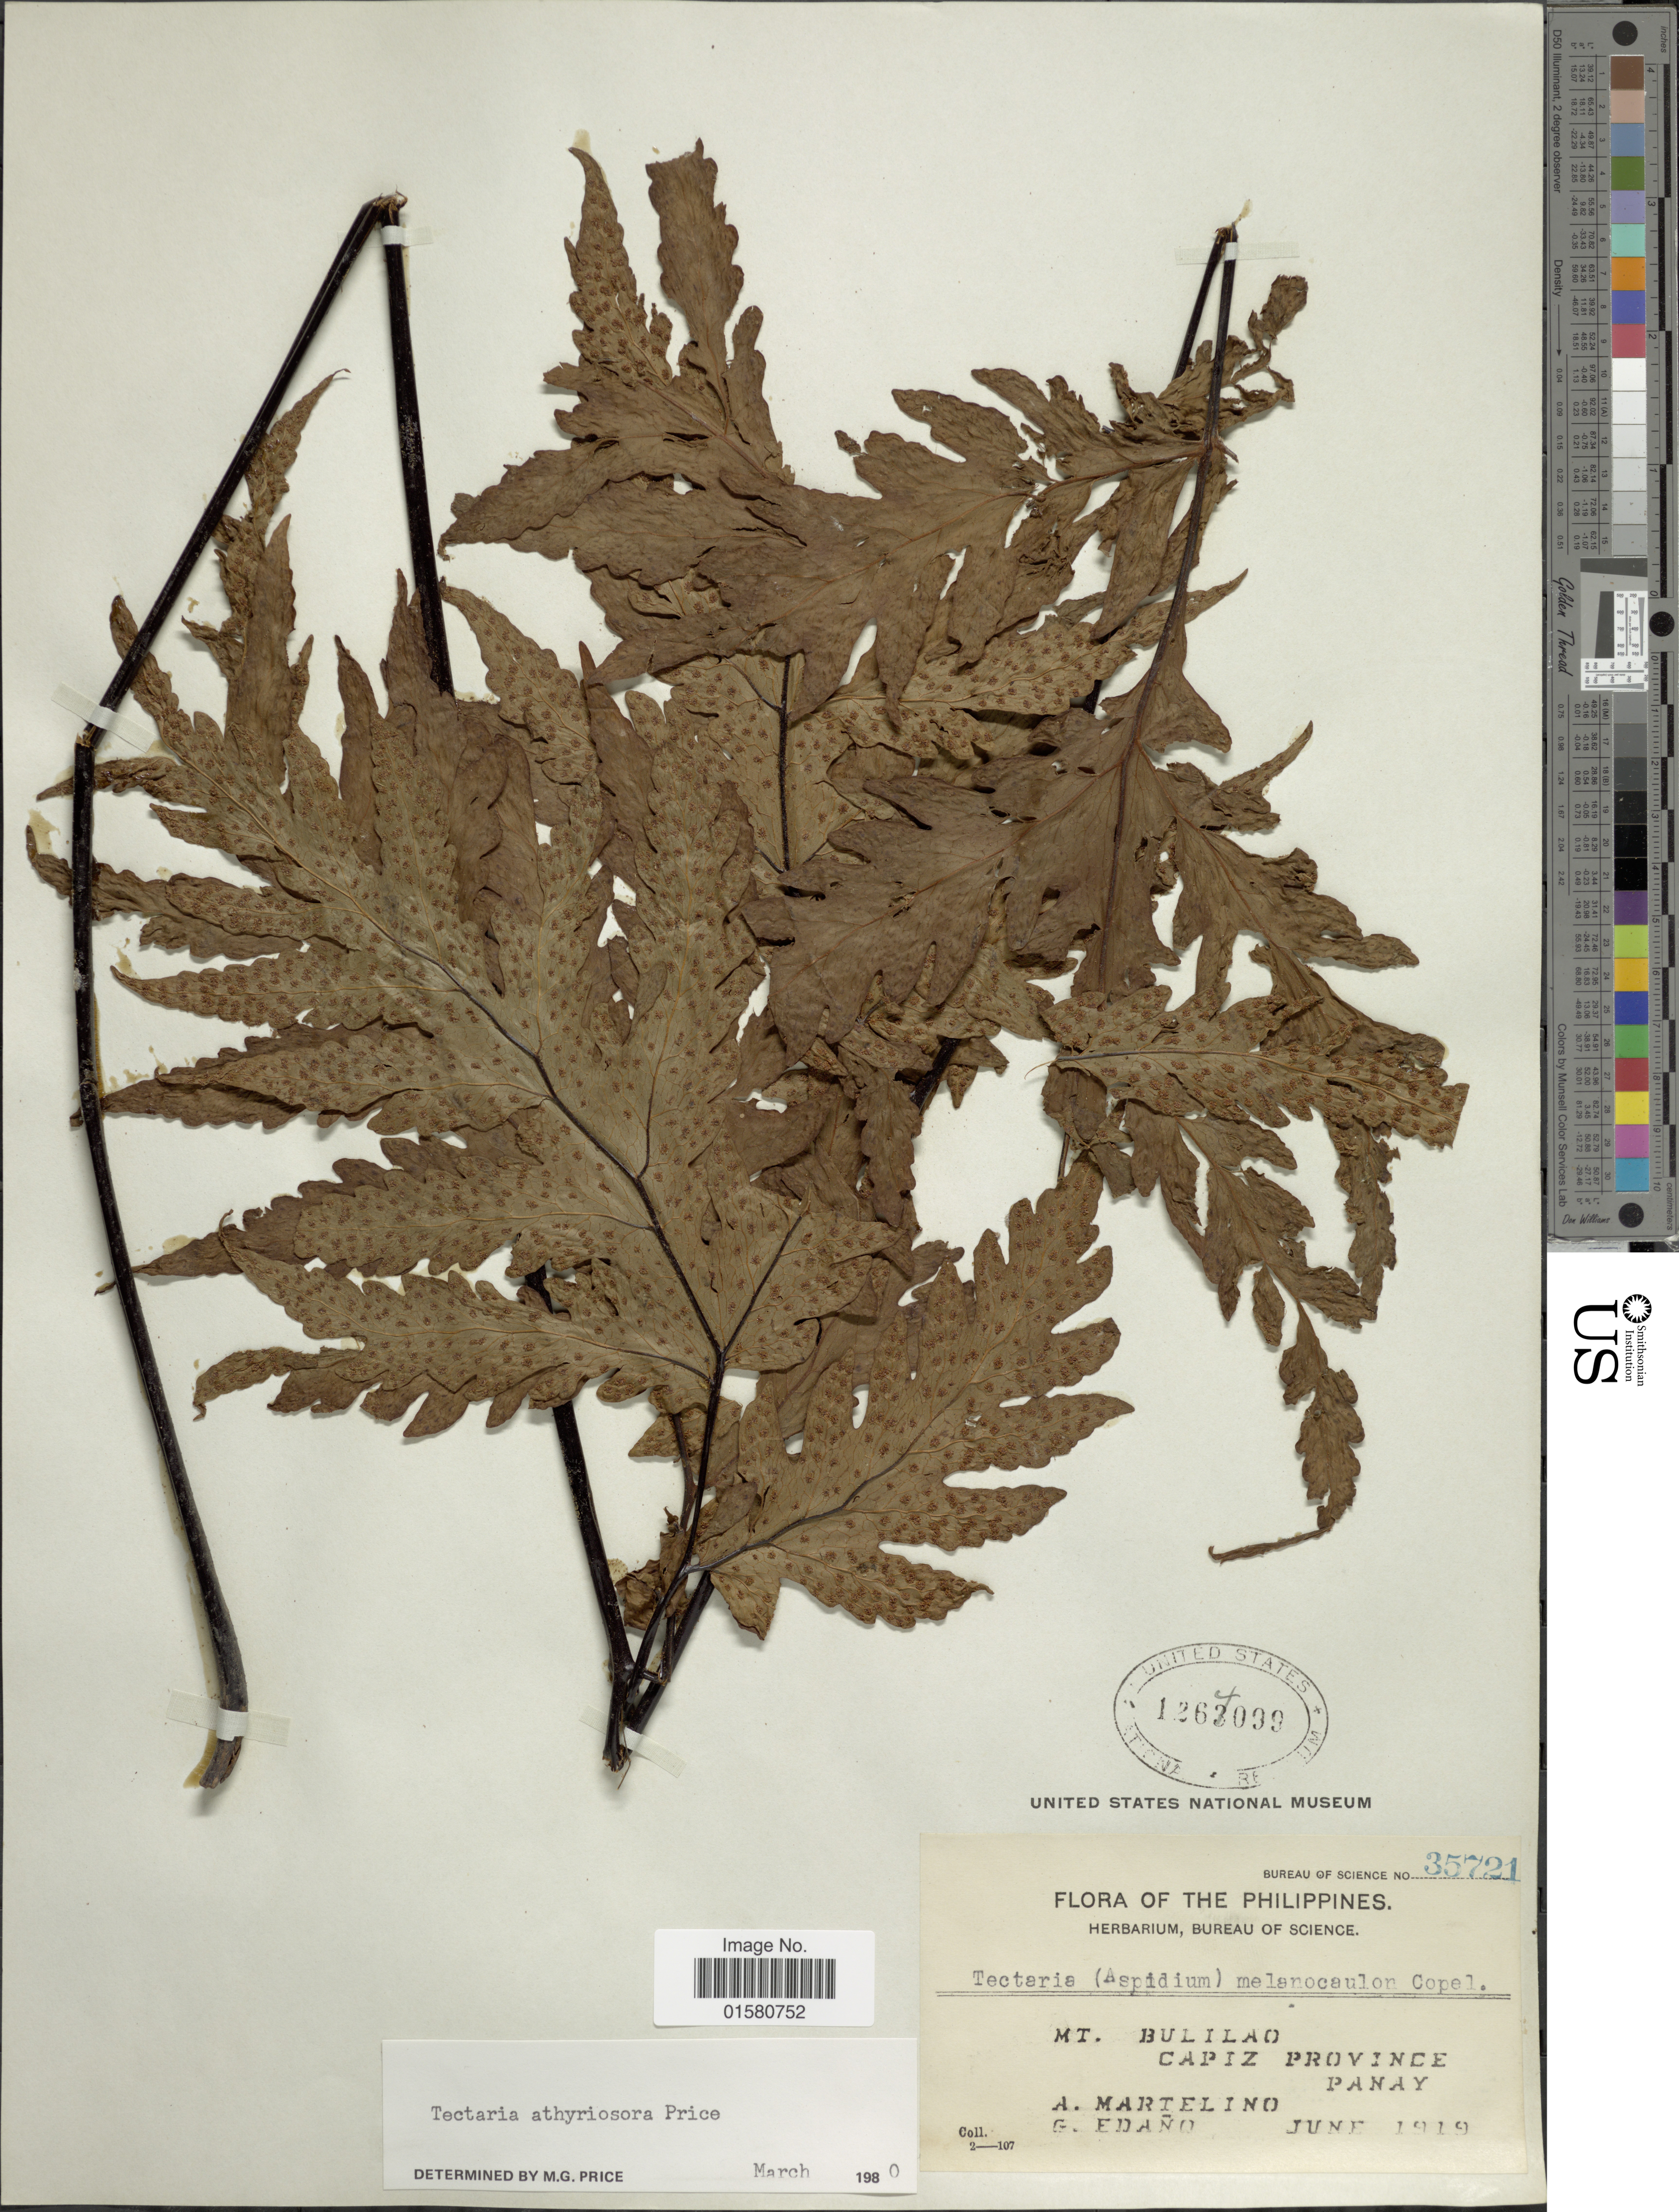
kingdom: Plantae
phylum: Tracheophyta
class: Polypodiopsida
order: Polypodiales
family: Tectariaceae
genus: Tectaria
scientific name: Tectaria athyriosora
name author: M.G. Price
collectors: A. Martelino & G. Edaño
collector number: Bureau of Science 35721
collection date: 1919-06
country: Philippines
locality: Mt. Bililao. Capiz Province. Panay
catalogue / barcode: US 1264099